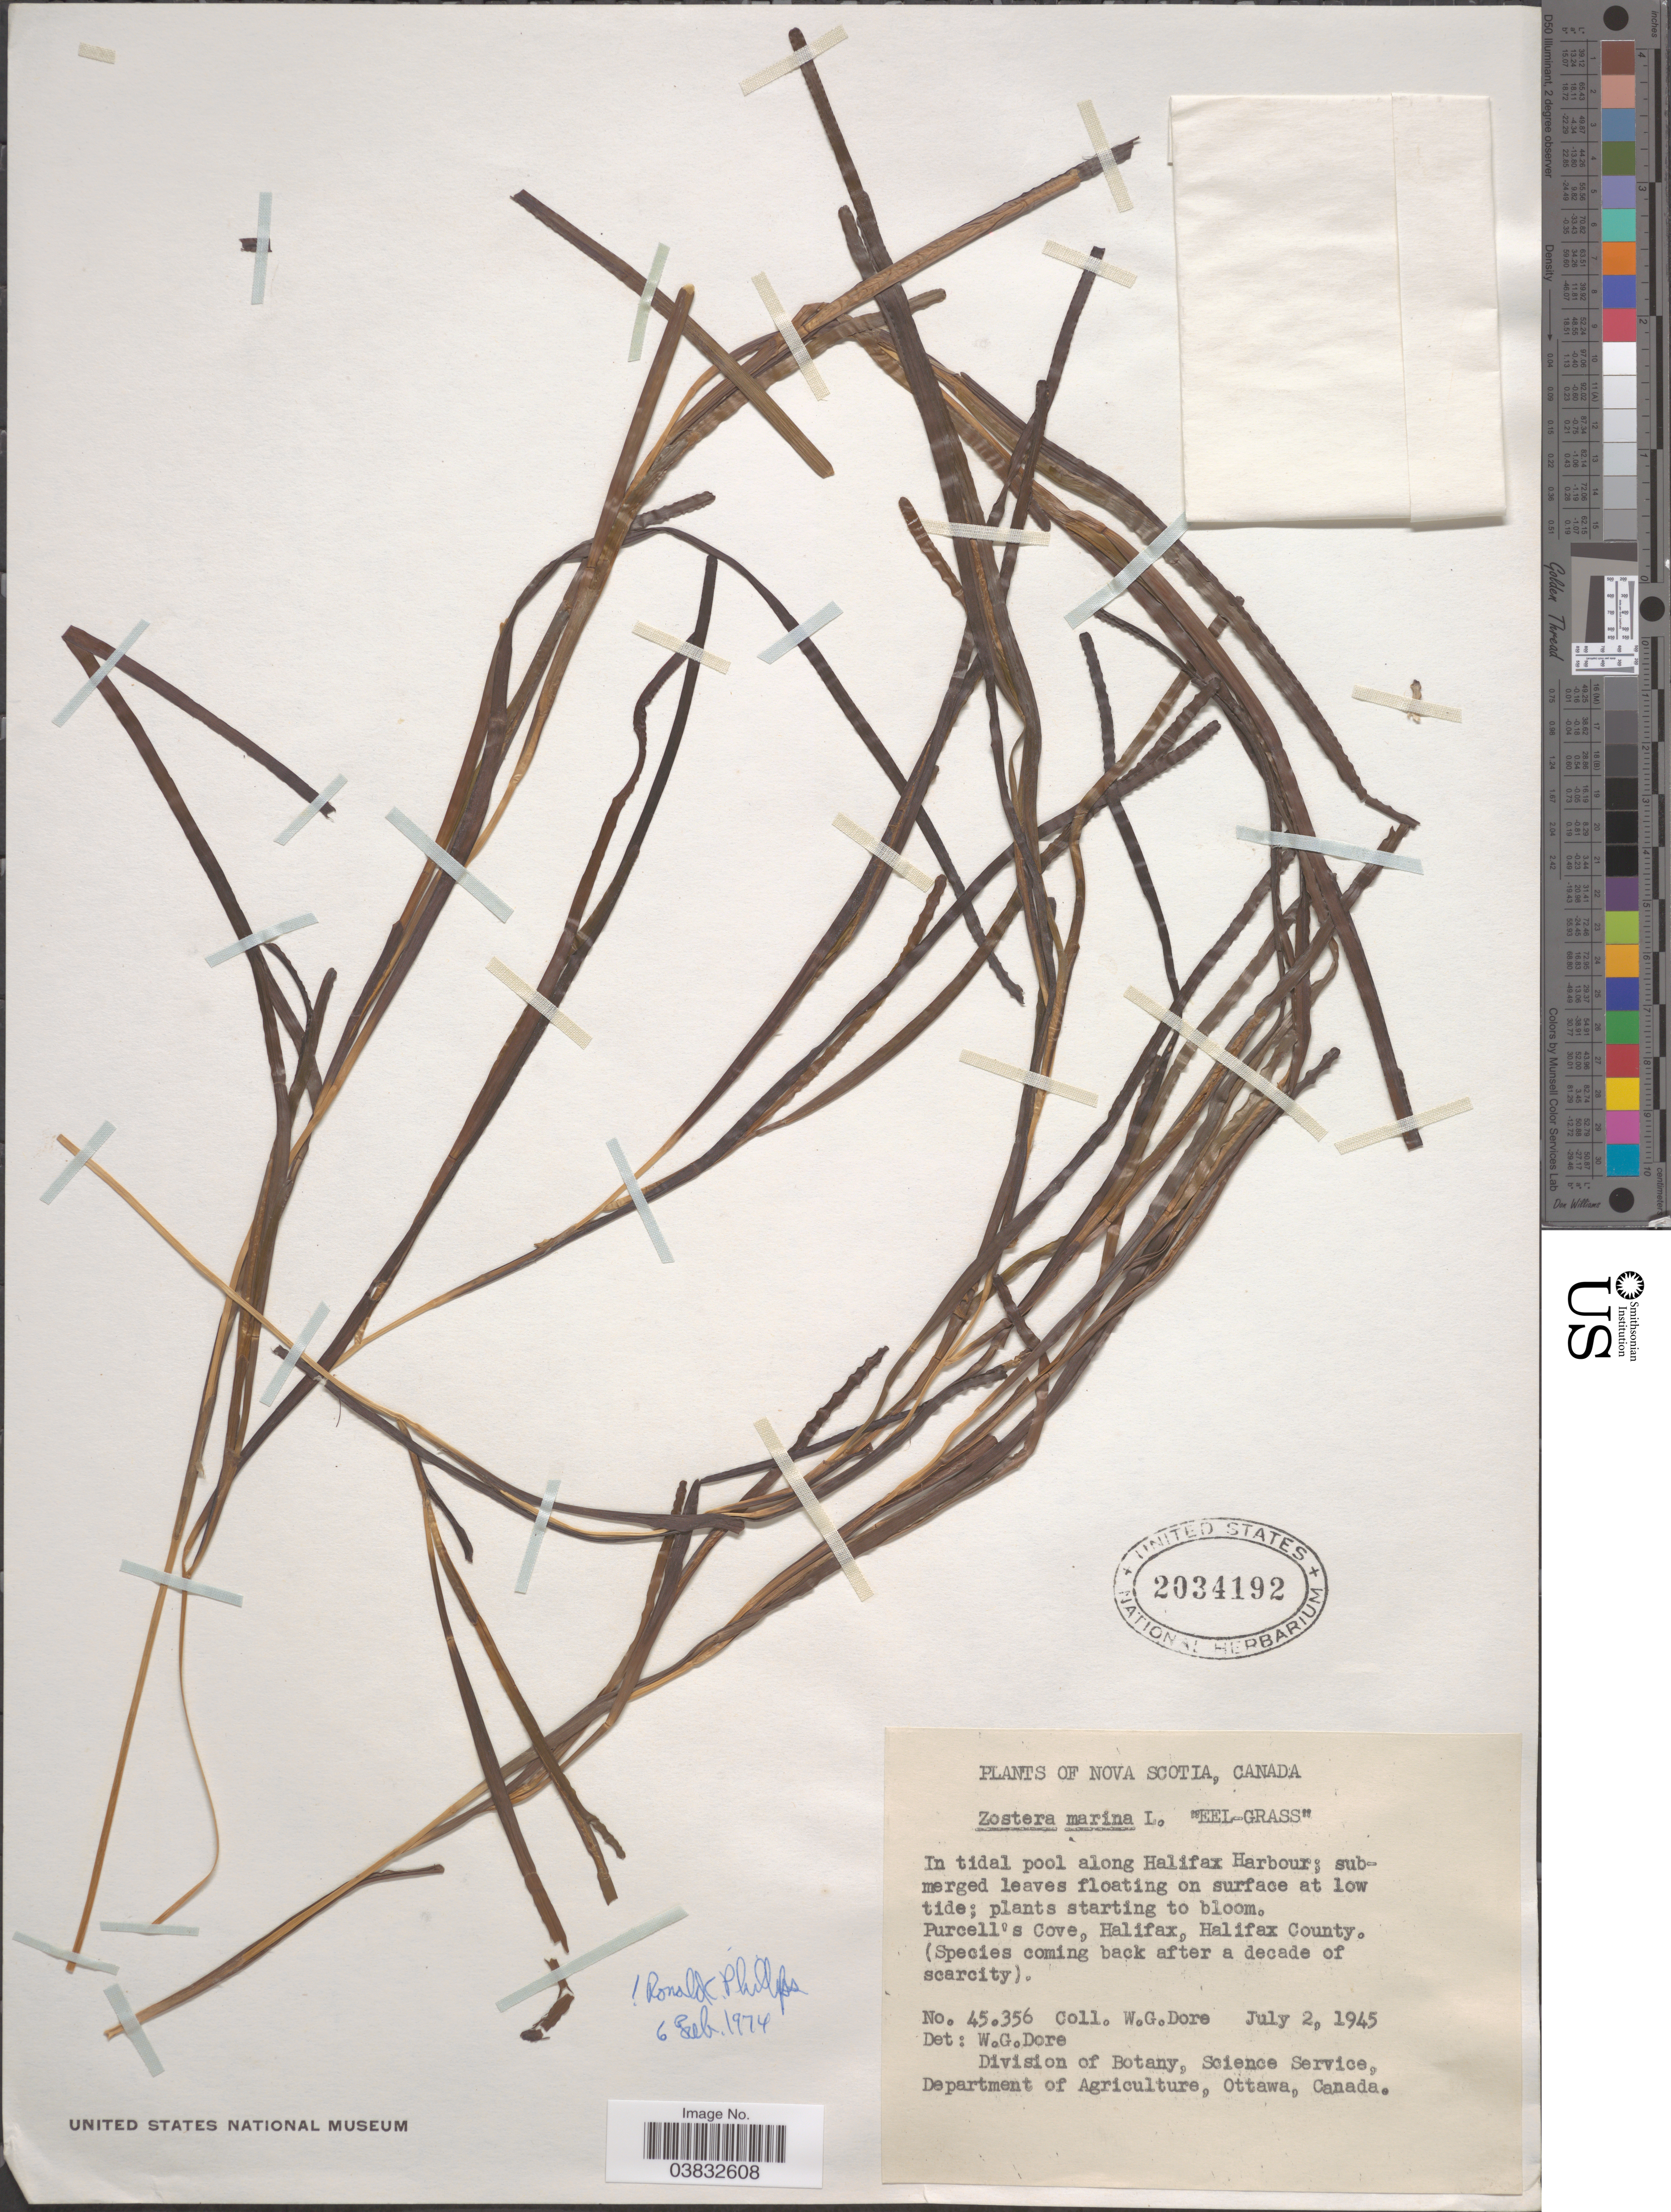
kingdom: Plantae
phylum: Tracheophyta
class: Liliopsida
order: Alismatales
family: Zosteraceae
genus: Zostera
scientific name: Zostera marina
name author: L.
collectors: W. Dore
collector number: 45356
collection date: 1945-07-02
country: Canada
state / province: Nova Scotia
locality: Along Halifax Harbour; on surface at low tide. Purcell's Cove, Halifax, Halifax County.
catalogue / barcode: US 2034192